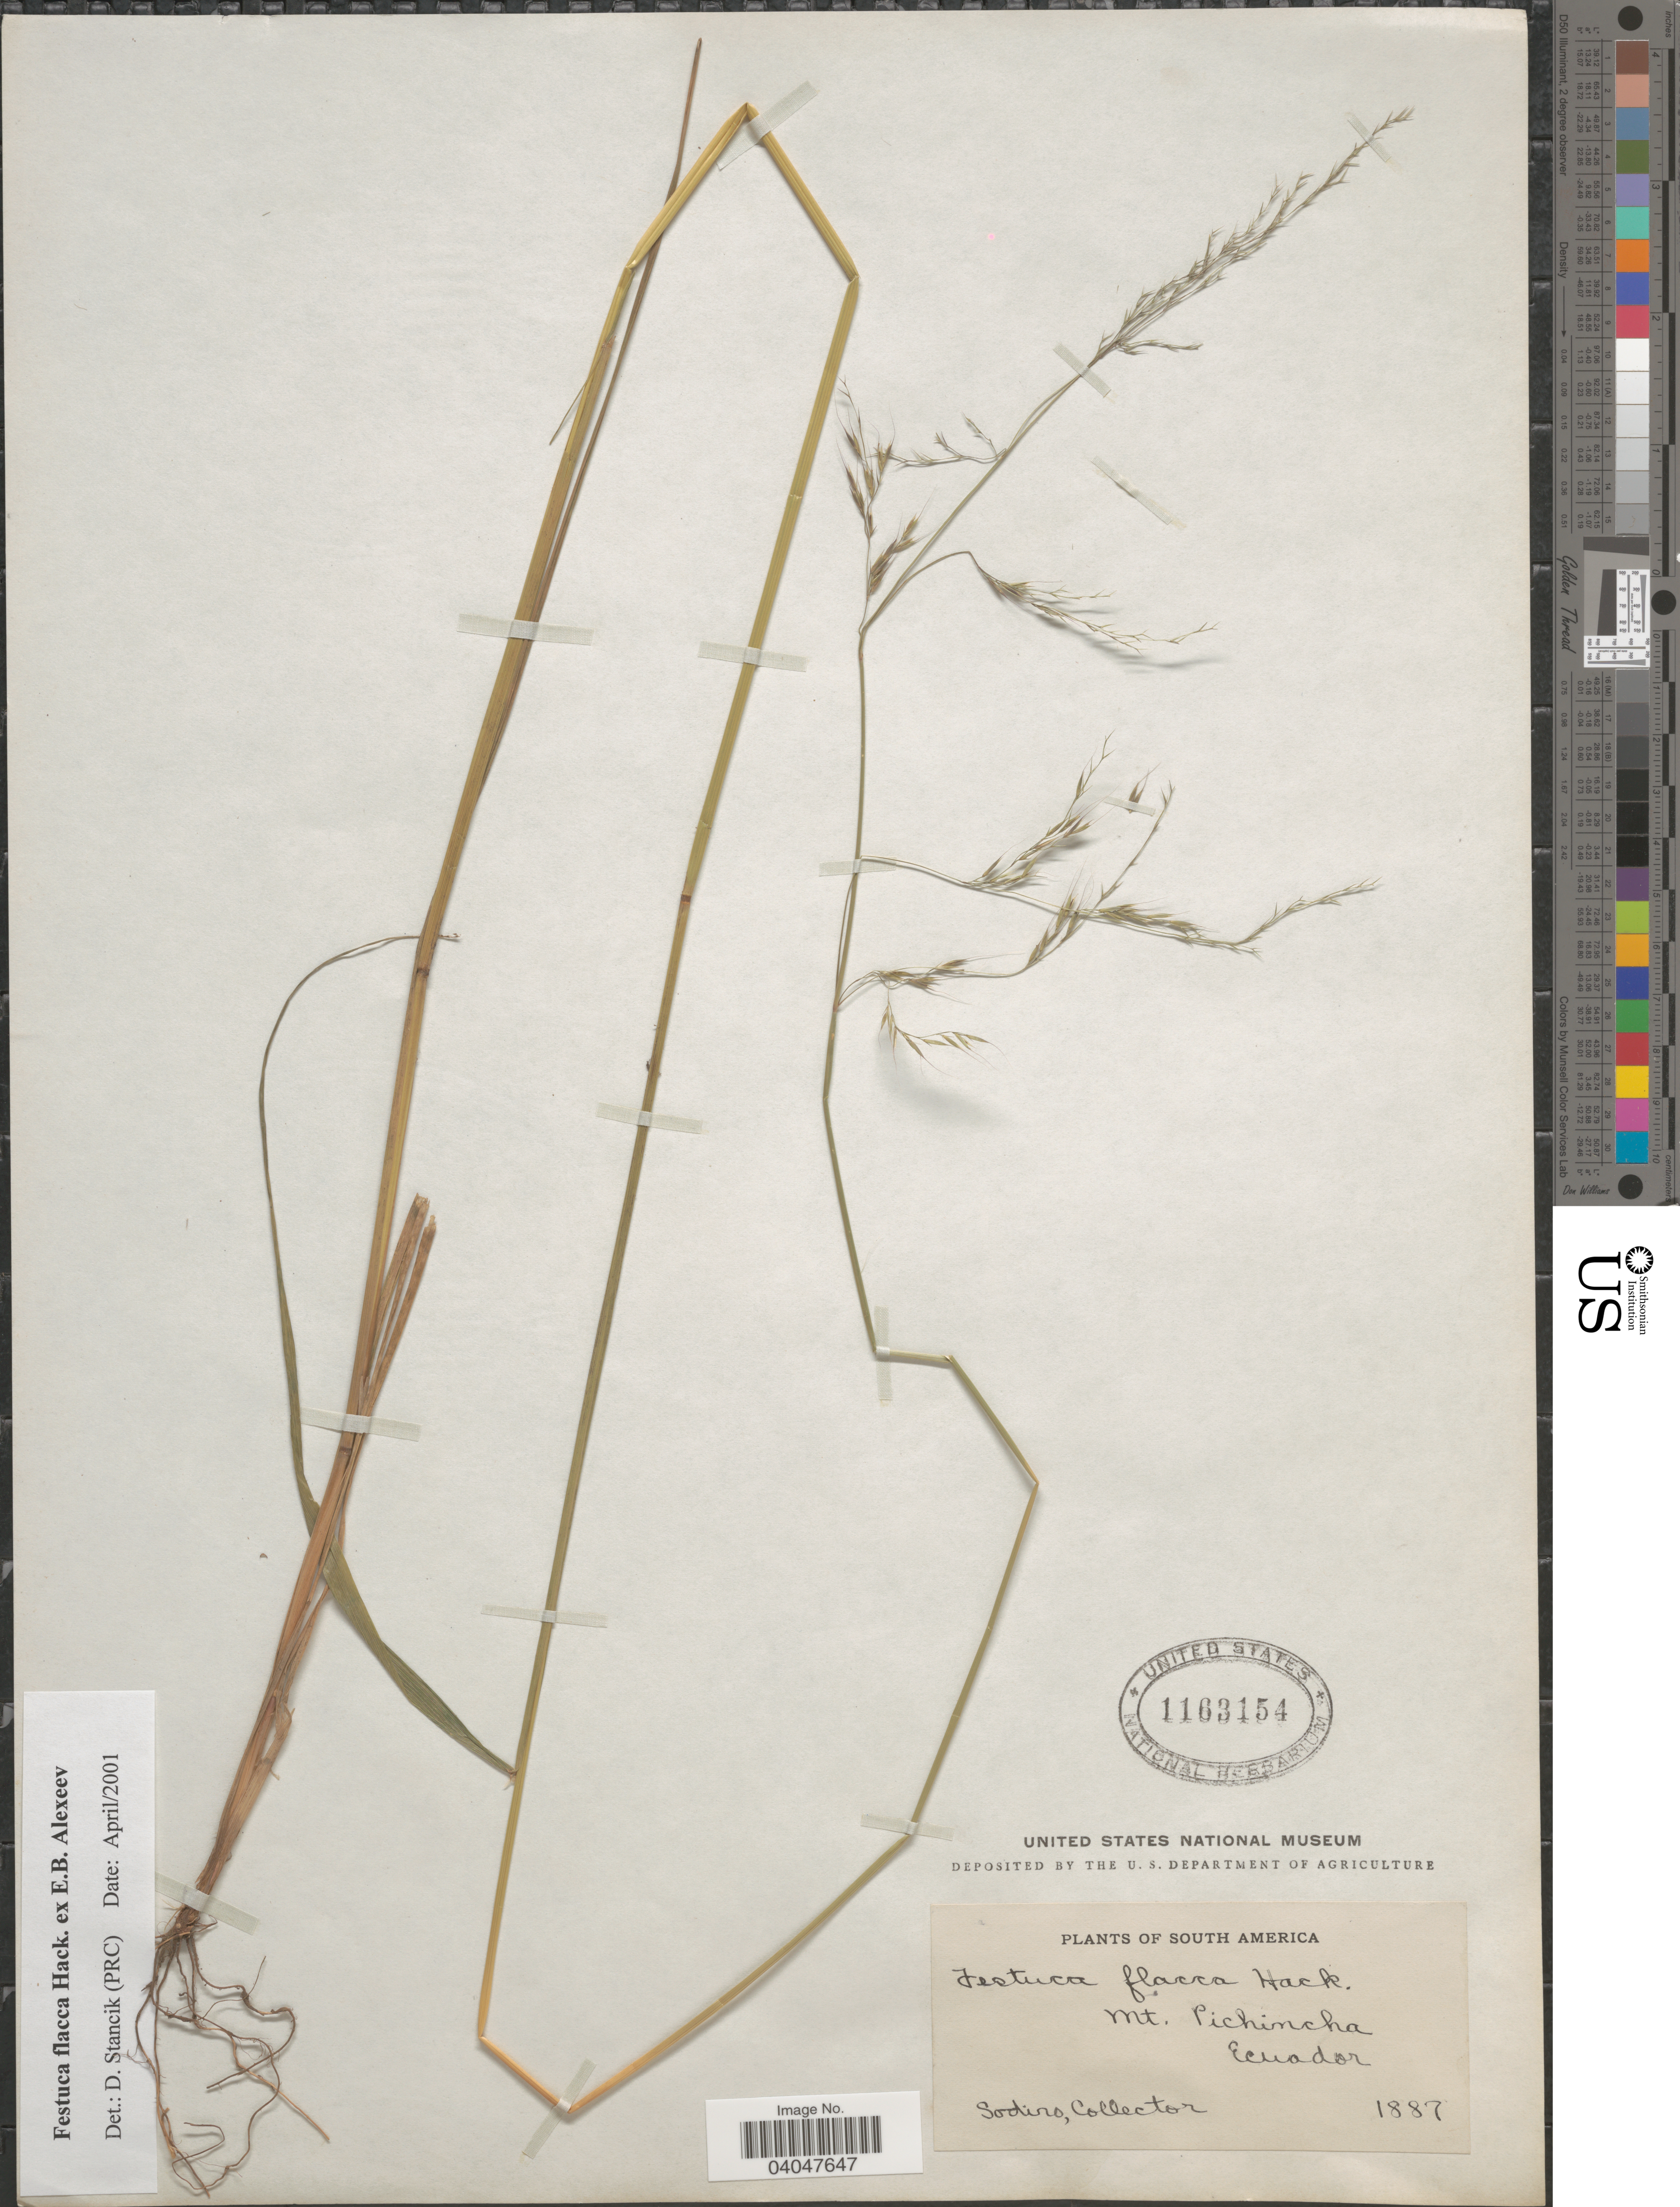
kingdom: Plantae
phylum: Tracheophyta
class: Liliopsida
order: Poales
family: Poaceae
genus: Festuca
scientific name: Festuca flacca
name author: Hack. ex E.B. Alexeev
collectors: Sodiro, --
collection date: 1887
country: Ecuador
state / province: Pichincha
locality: Mt. Pichincha.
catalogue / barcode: US 1163154